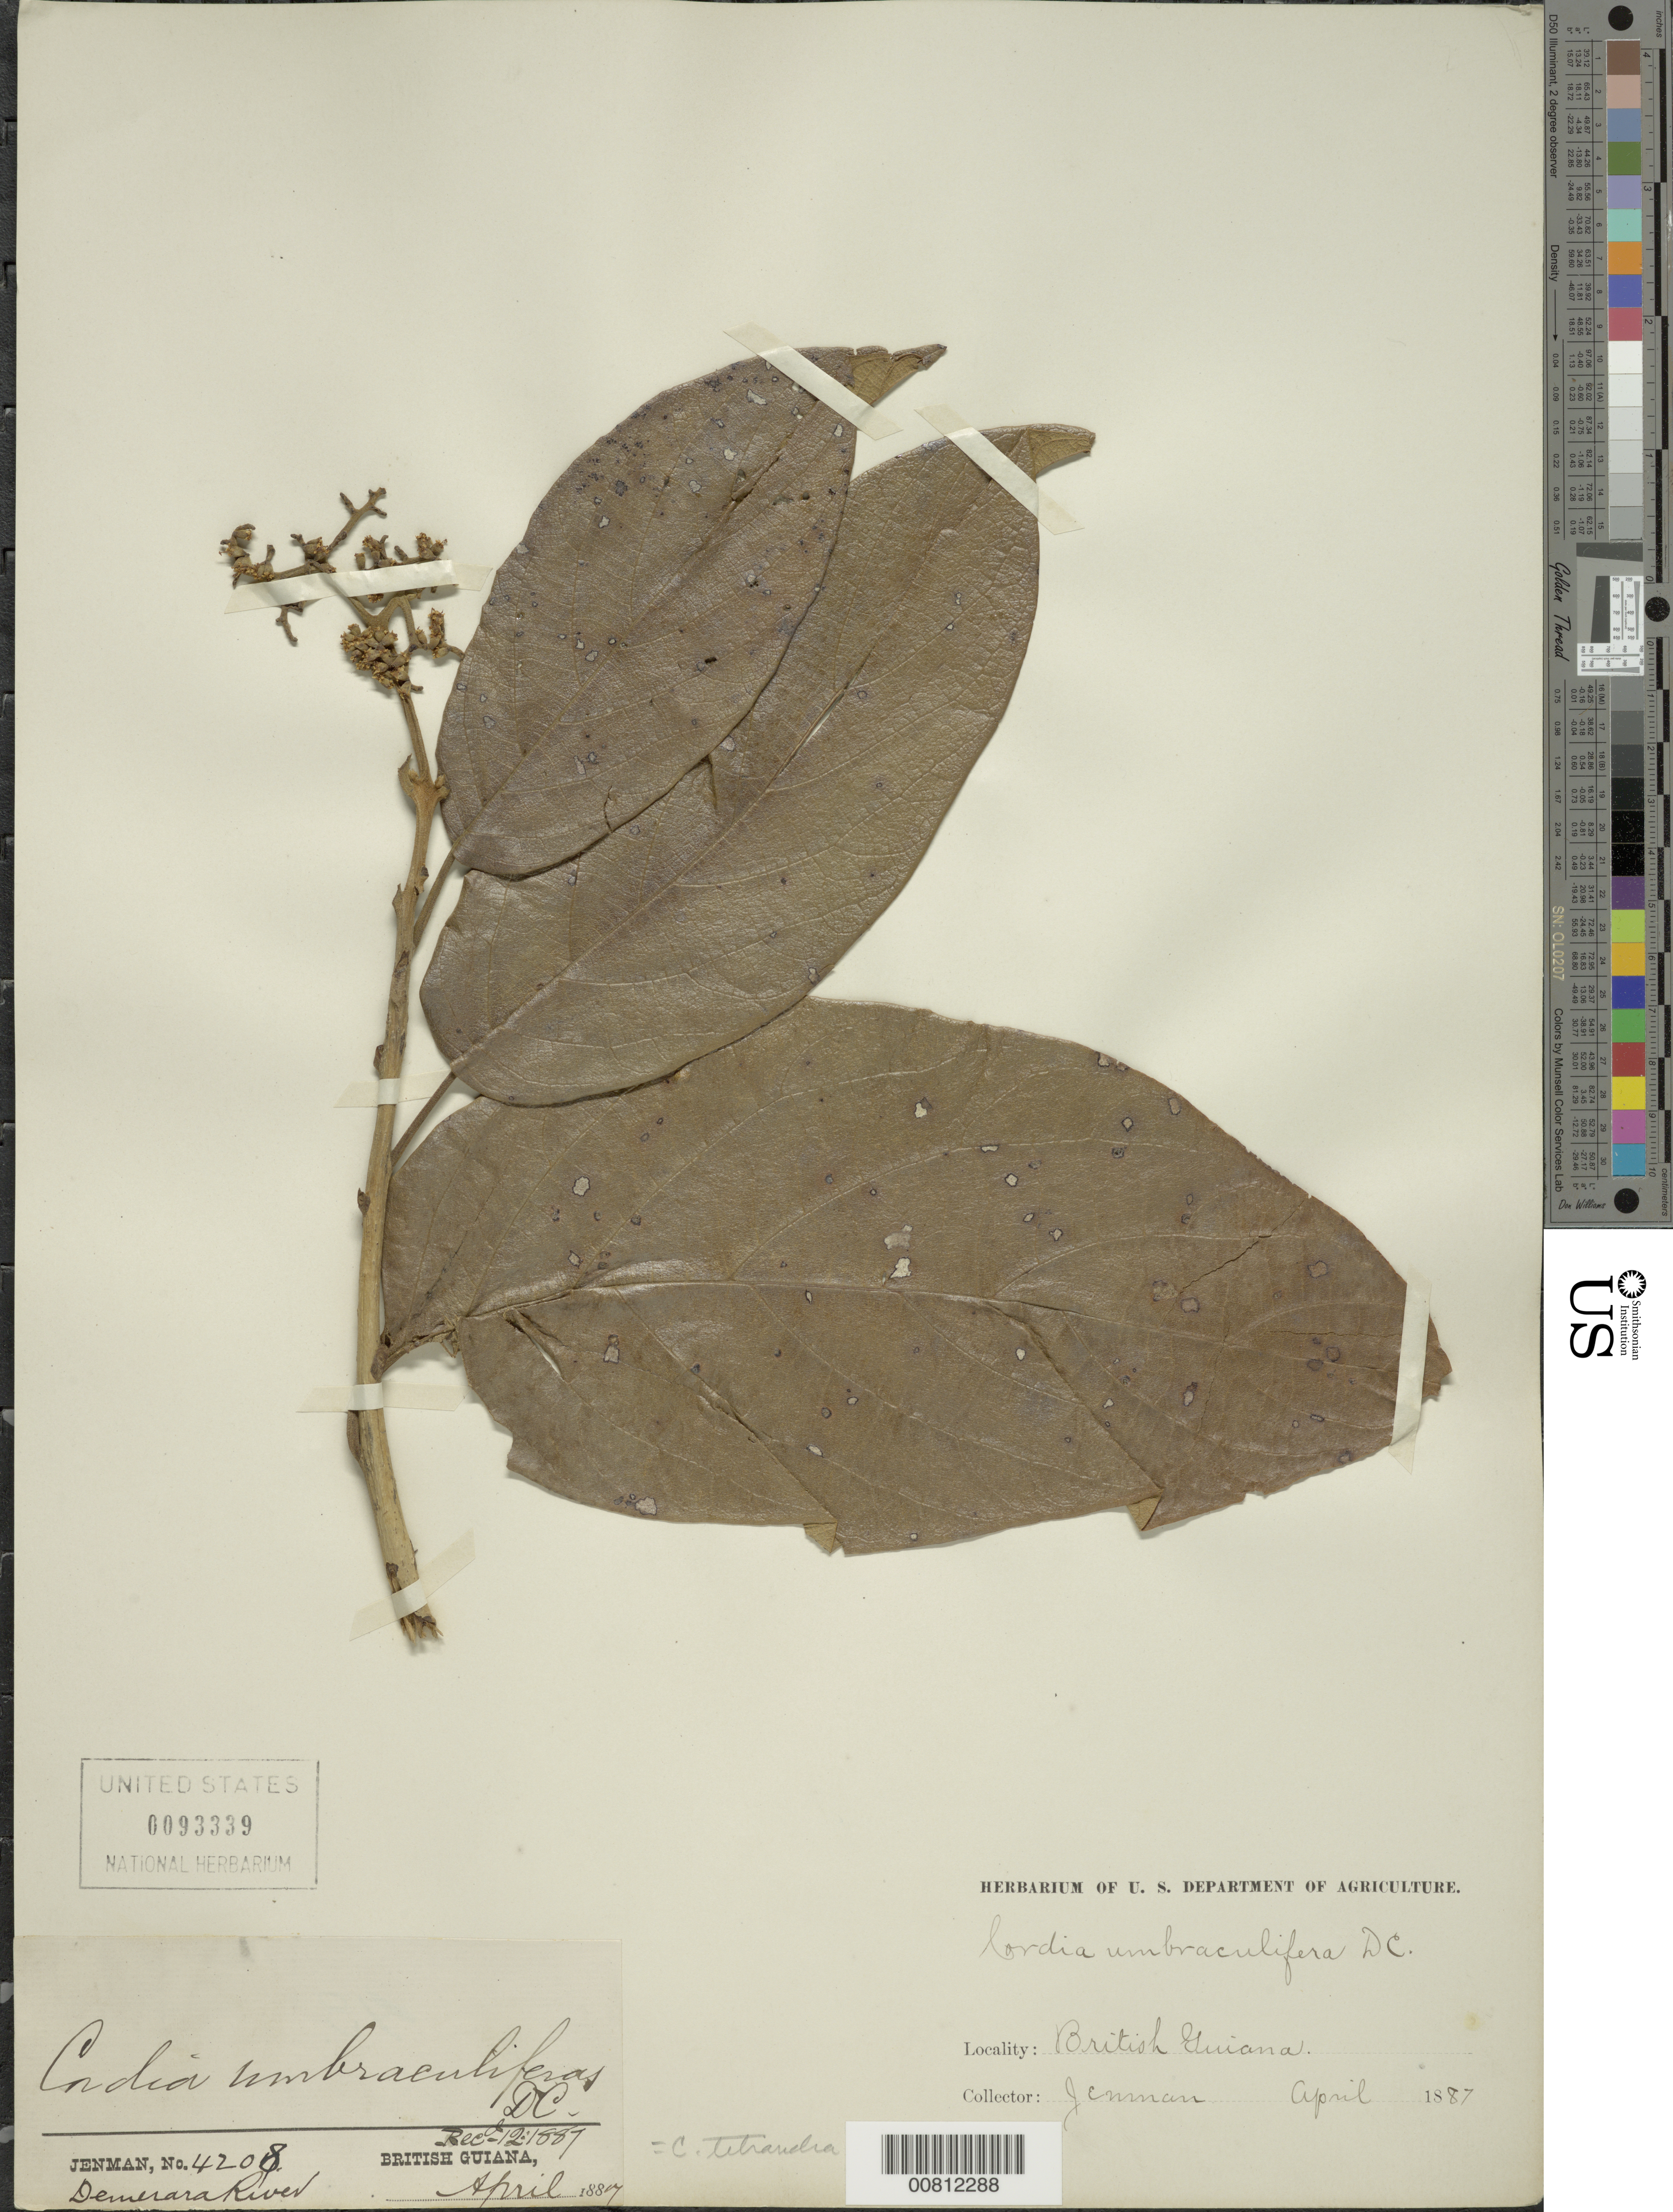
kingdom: Plantae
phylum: Tracheophyta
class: Magnoliopsida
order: Boraginales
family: Cordiaceae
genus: Cordia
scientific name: Cordia tetrandra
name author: Aubl.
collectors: G. S. Jenman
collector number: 4208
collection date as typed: April 1887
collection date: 1887-04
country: Guyana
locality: Demerara R.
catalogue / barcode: US 93339